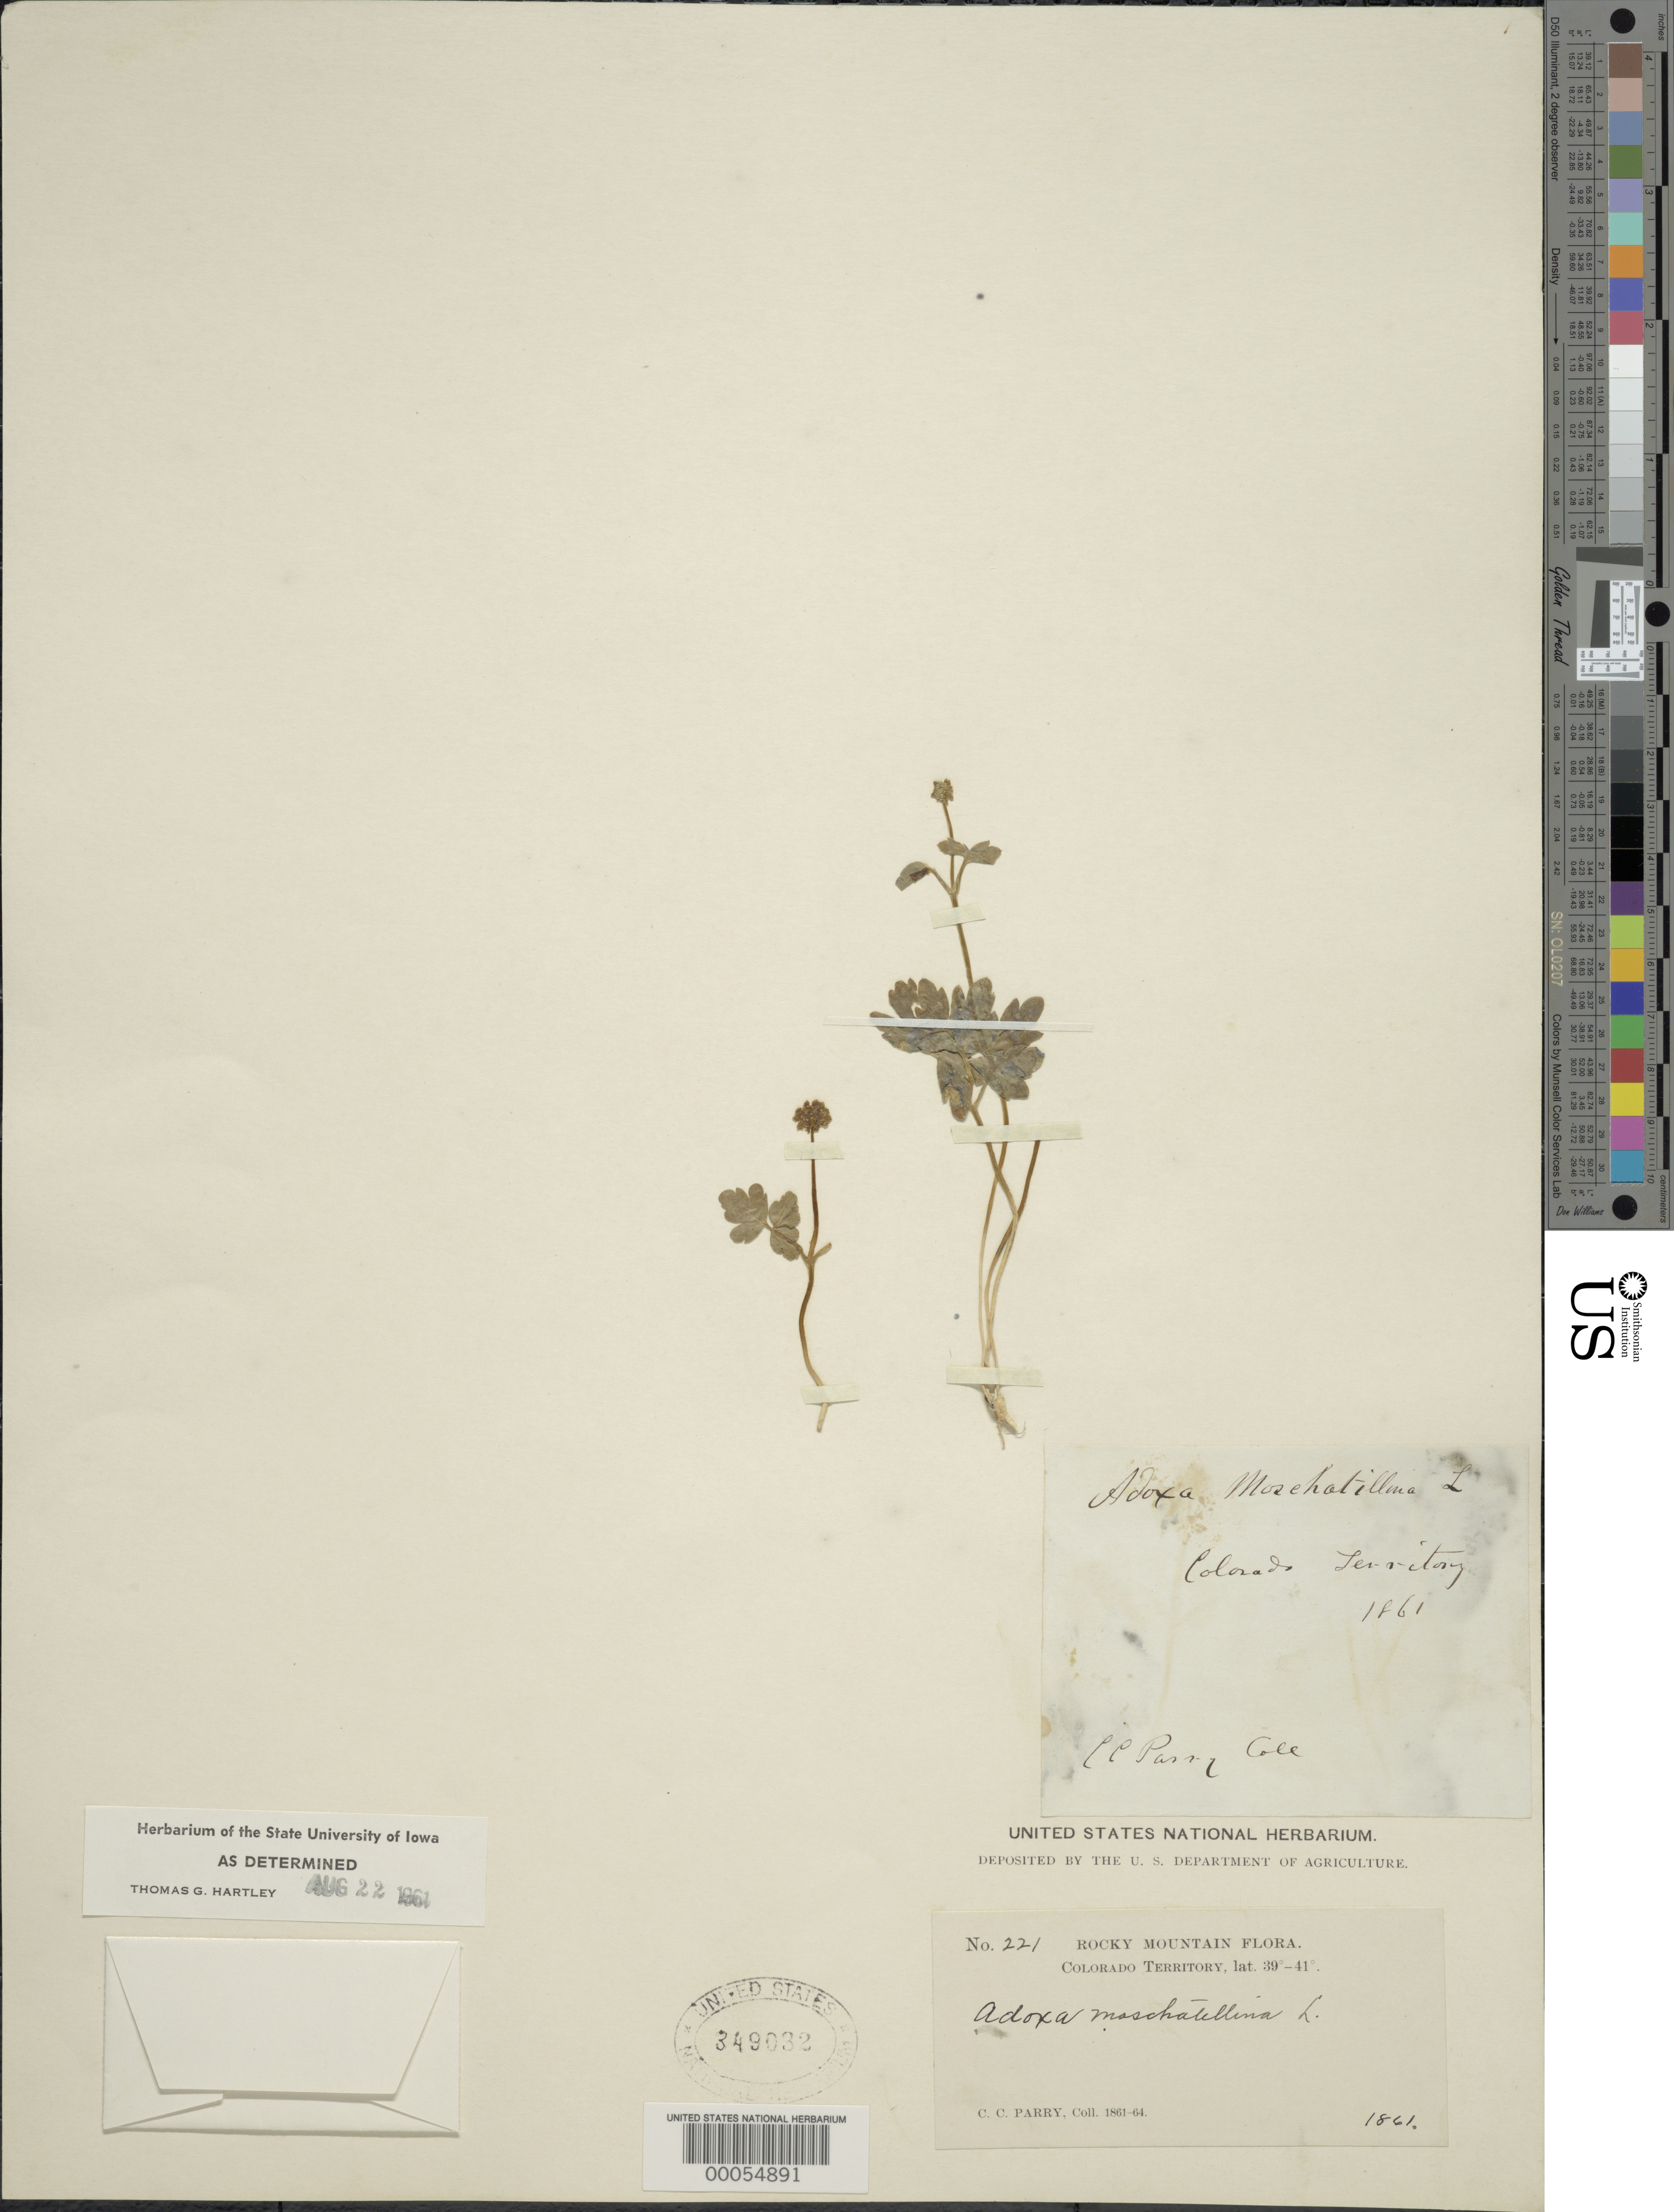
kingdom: Plantae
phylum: Tracheophyta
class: Magnoliopsida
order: Dipsacales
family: Viburnaceae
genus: Adoxa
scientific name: Adoxa moschatellina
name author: L.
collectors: C. C. Parry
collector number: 221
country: United States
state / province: Colorado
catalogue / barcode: US 349032